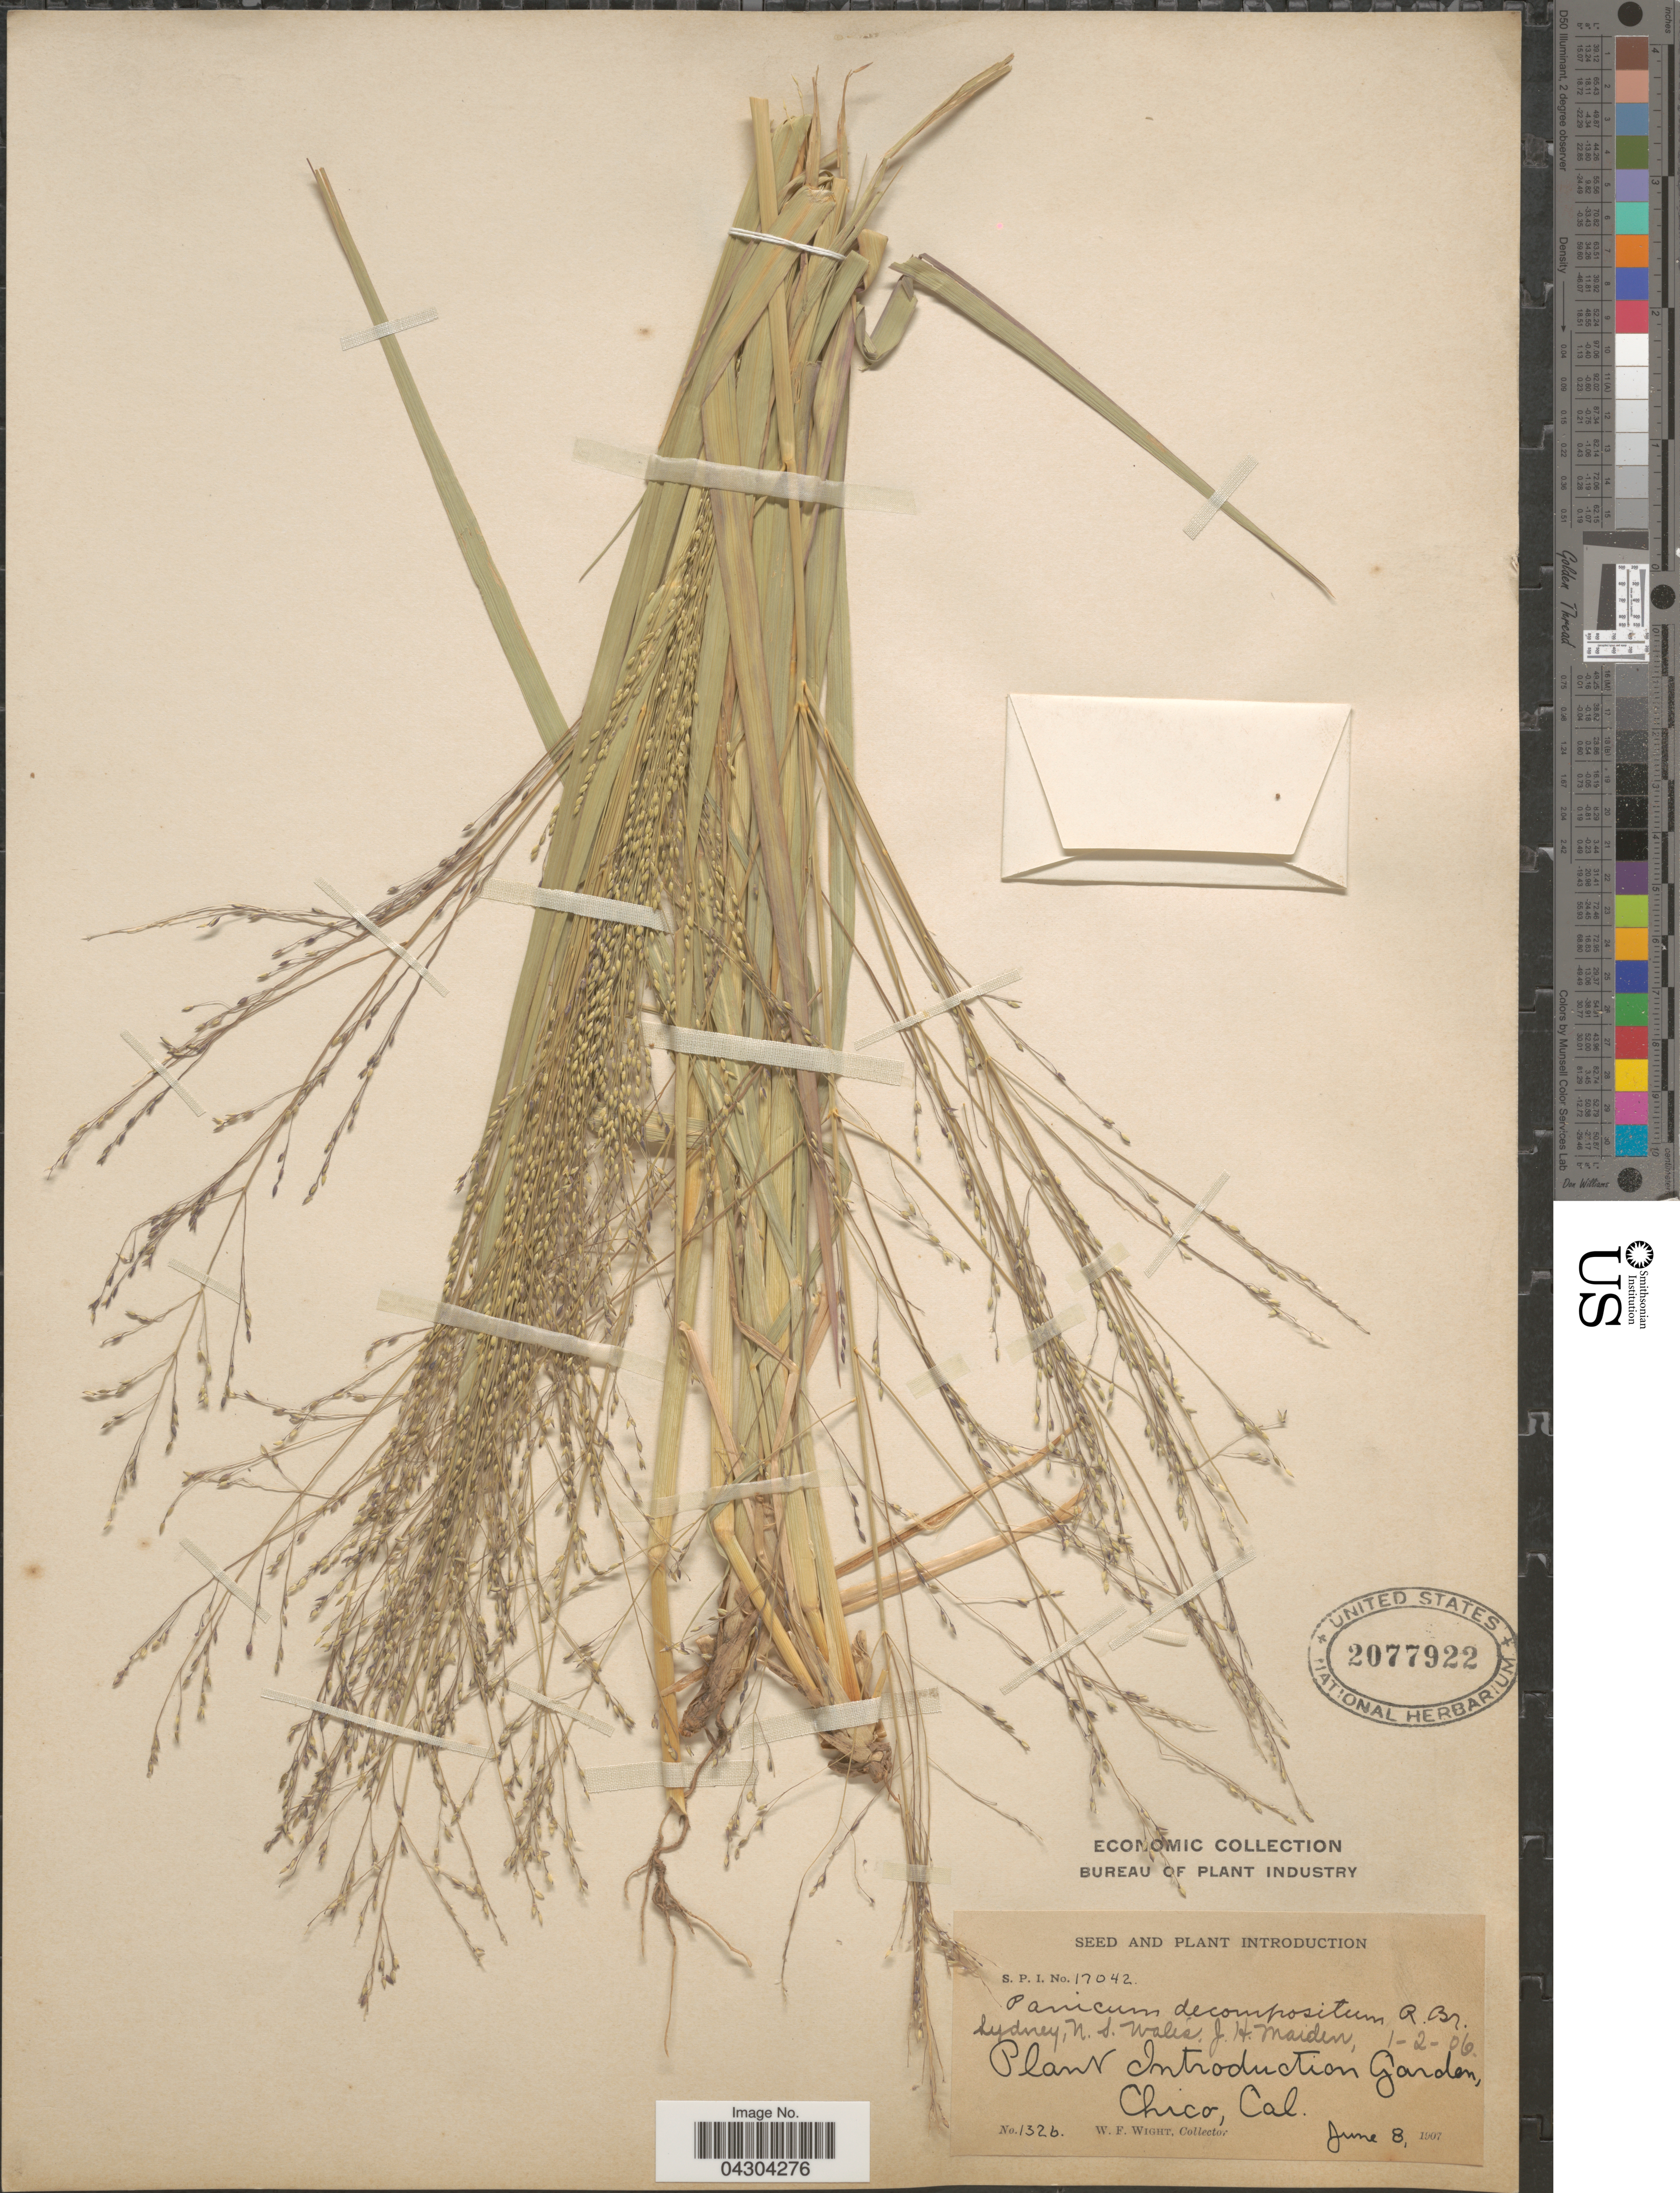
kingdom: Plantae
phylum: Tracheophyta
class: Liliopsida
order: Poales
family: Poaceae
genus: Panicum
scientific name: Panicum decompositum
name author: R. Br.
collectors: W. Wight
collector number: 1326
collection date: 1907-06-08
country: United States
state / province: California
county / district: Butte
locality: Plant Introduction Garden, Chico.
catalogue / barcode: US 2077922